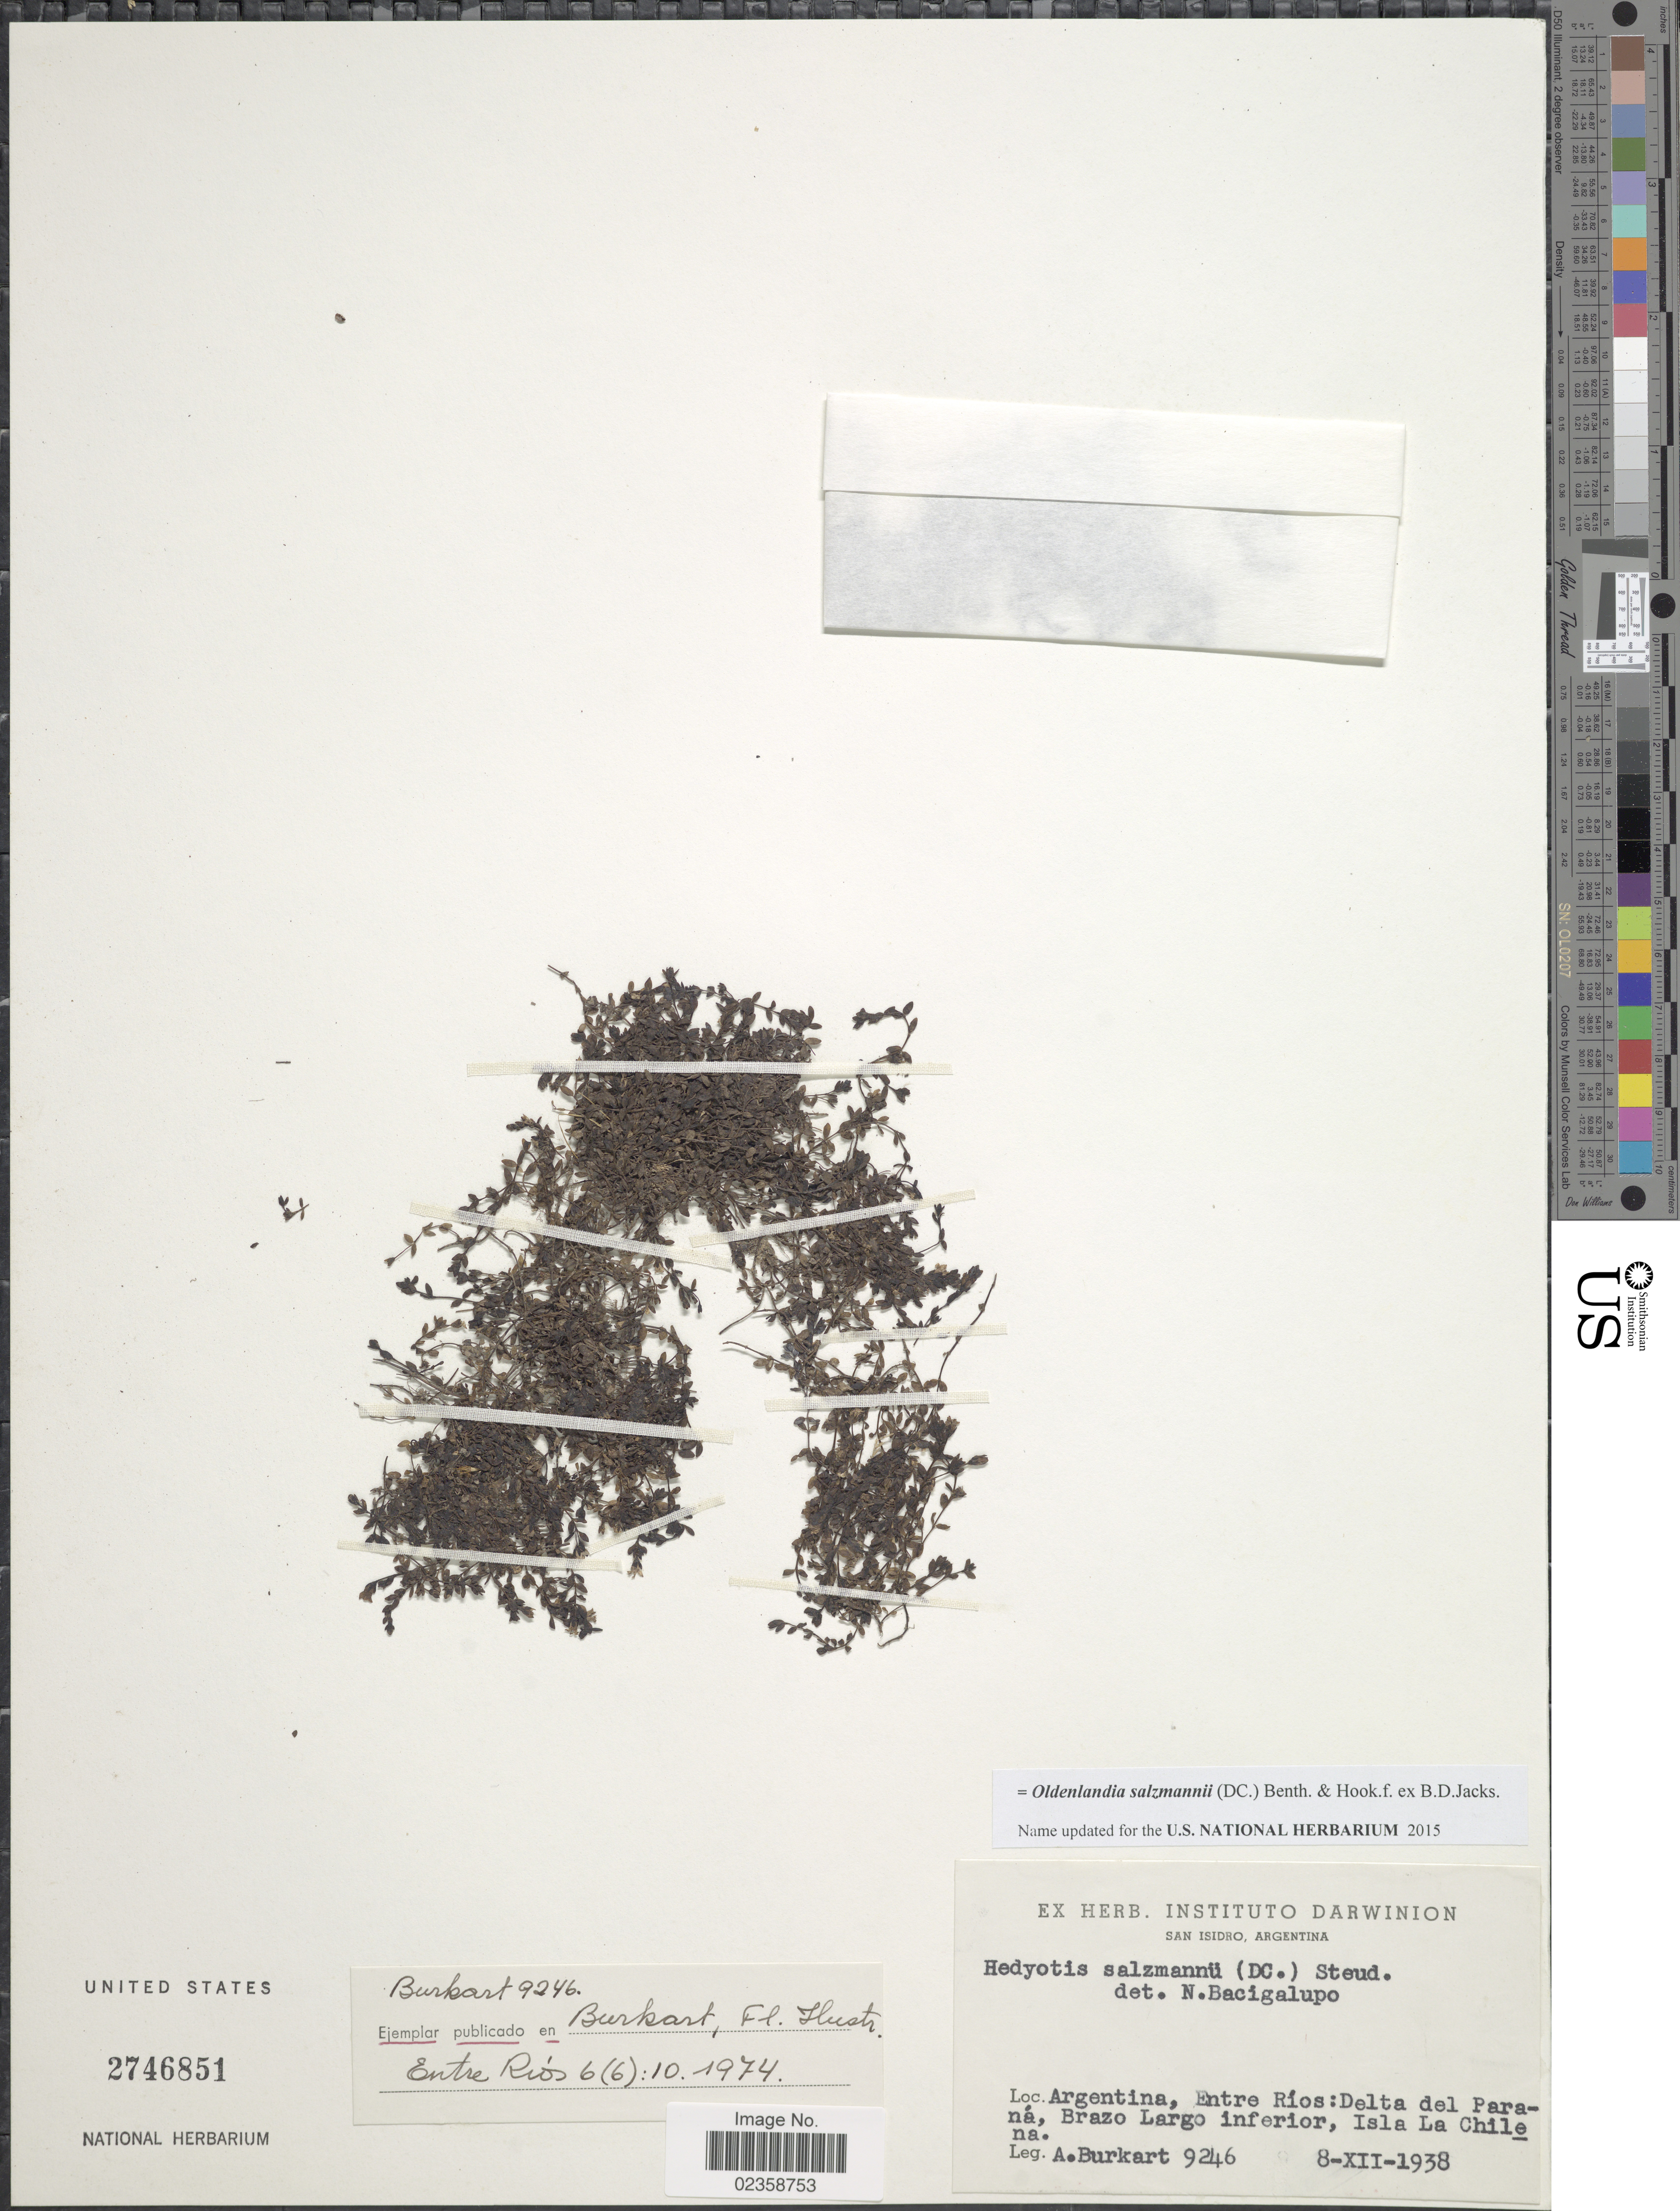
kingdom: Plantae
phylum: Tracheophyta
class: Magnoliopsida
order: Gentianales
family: Rubiaceae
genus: Oldenlandia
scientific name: Oldenlandia salzmannii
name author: (DC.) Benth. & Hook. f. ex B.D. Jacks.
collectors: A. E. Burkart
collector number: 9246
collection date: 1938-07-08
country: Argentina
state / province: Entre Rios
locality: Delta del Parana, Brazo Largo inferior, Isla La Chilena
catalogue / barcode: US 2746851